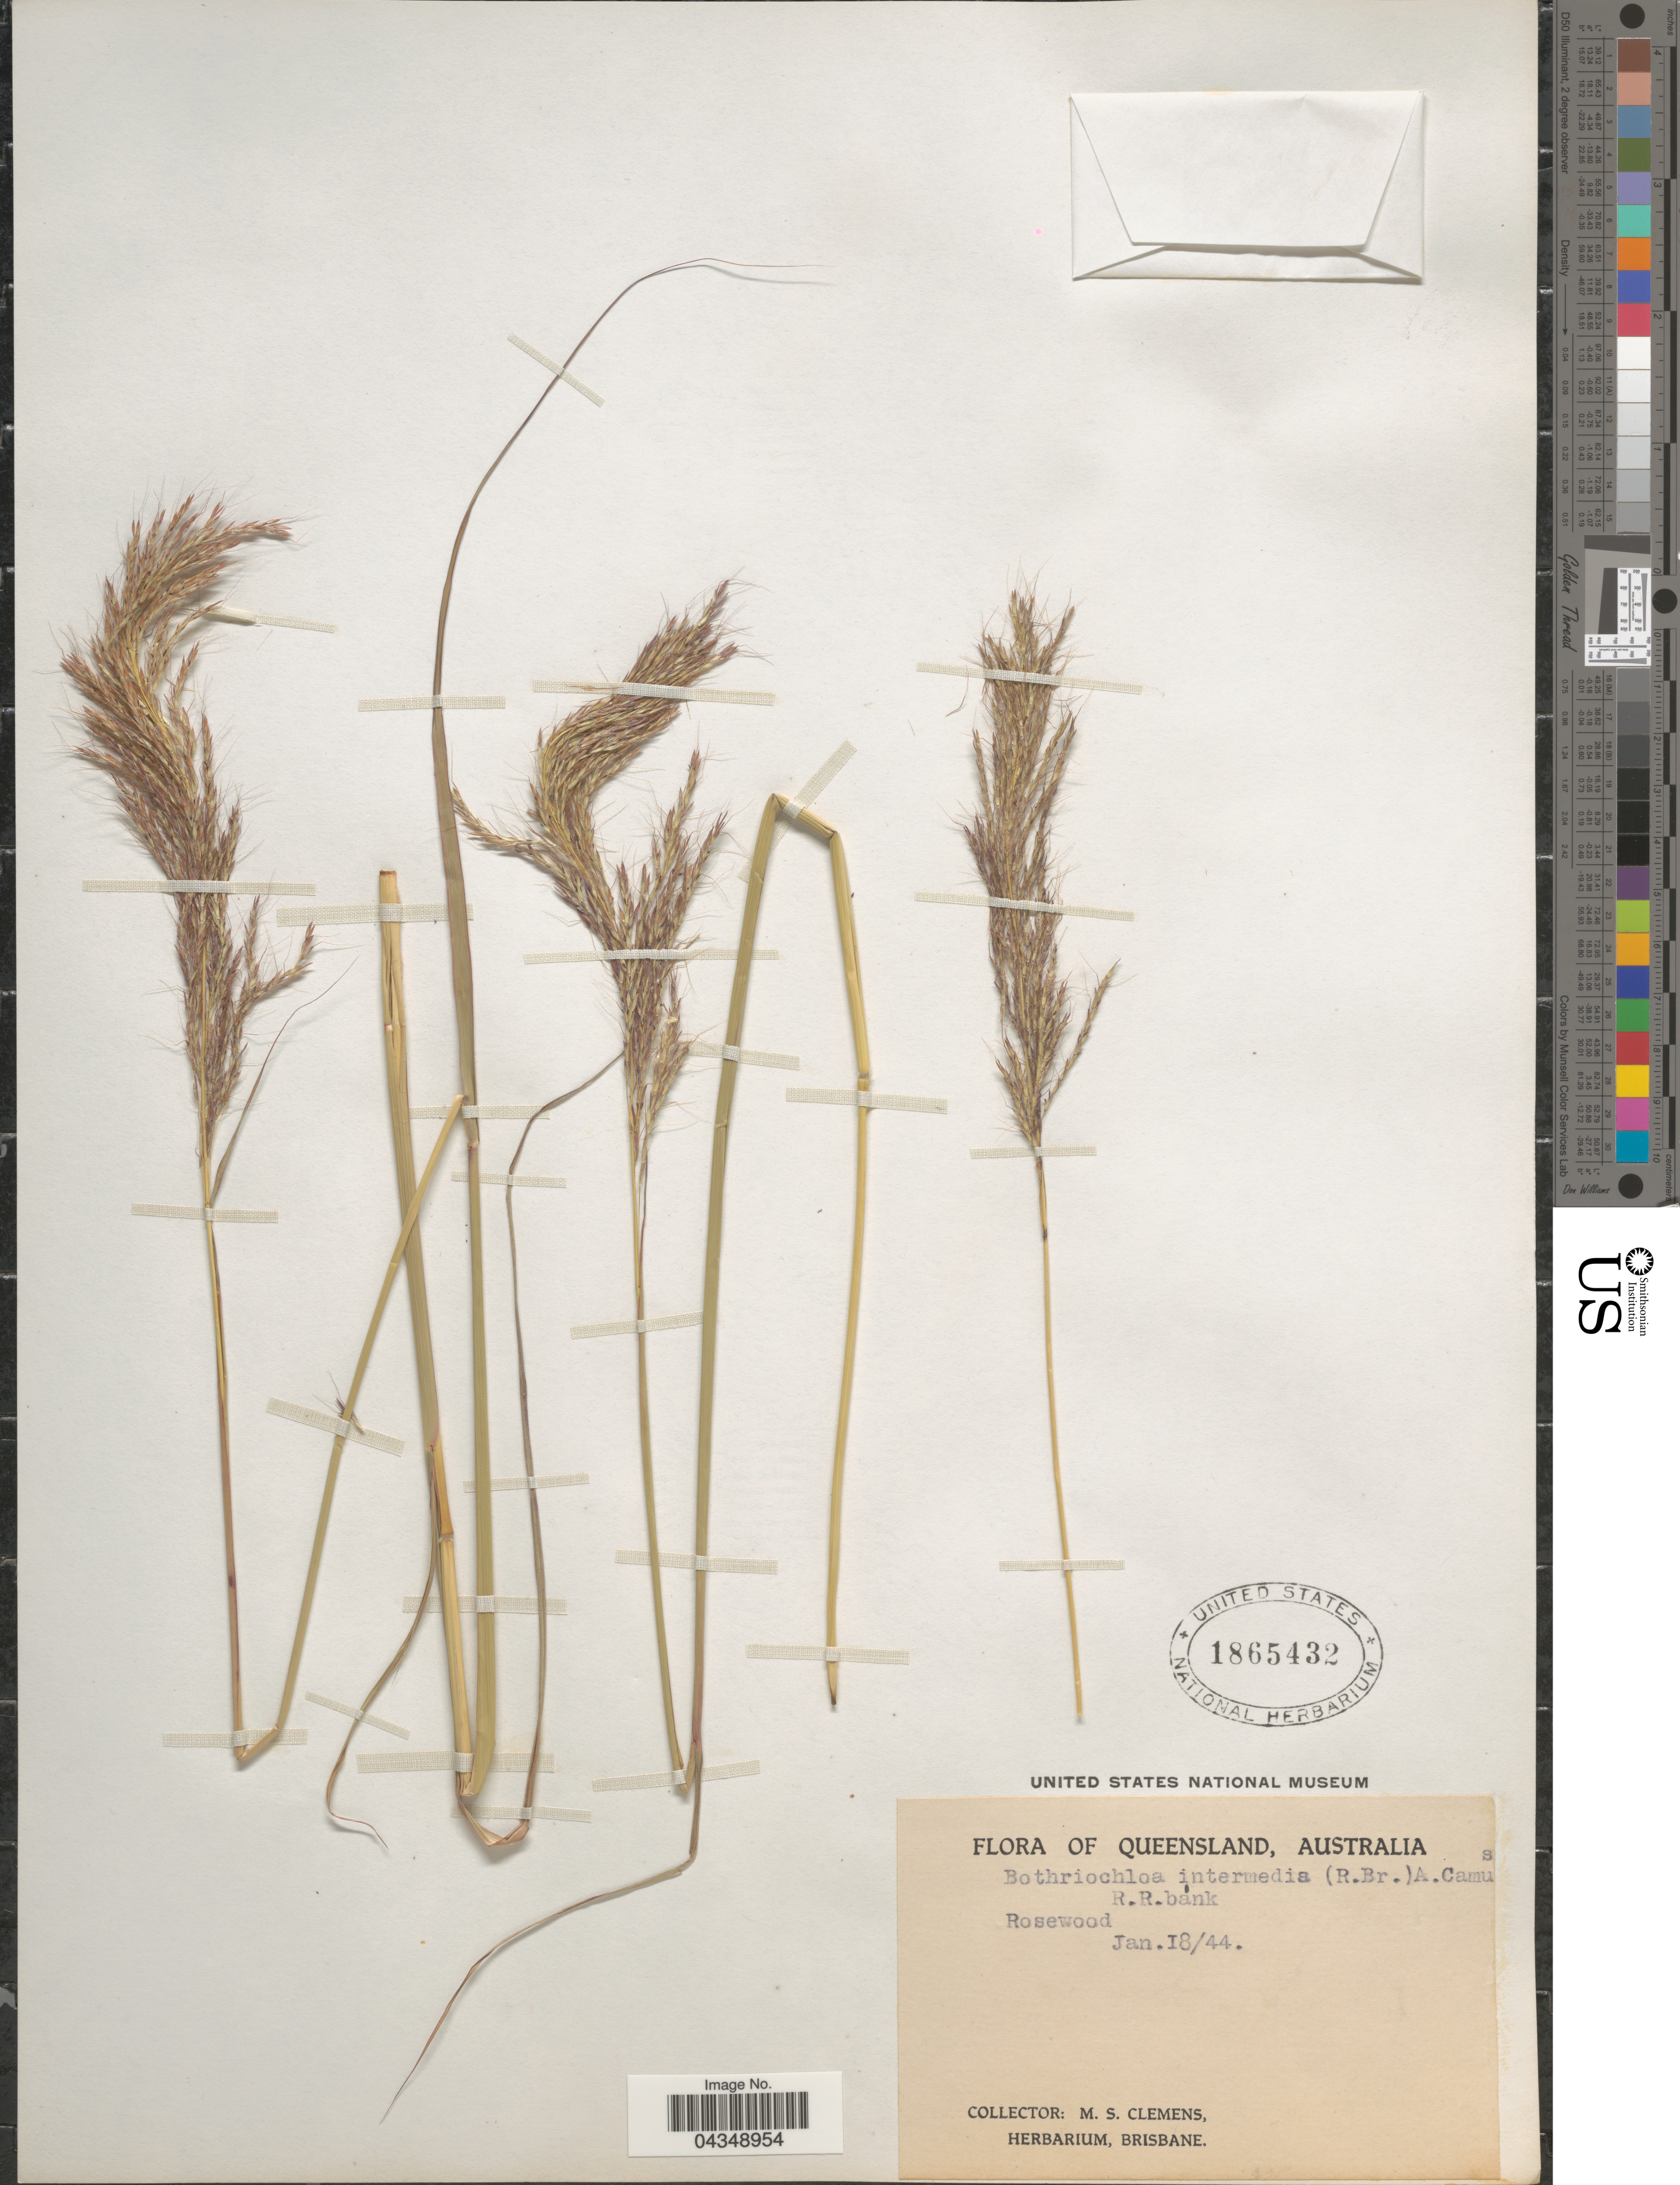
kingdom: Plantae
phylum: Tracheophyta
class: Liliopsida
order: Poales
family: Poaceae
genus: Bothriochloa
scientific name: Bothriochloa bladhii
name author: (Retz.) S.T. Blake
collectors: M. S. Clemens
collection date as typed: Transcribed d/m/y: 18/1/44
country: Australia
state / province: Queensland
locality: R.R. bank. Rosewood.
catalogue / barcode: US 1865432